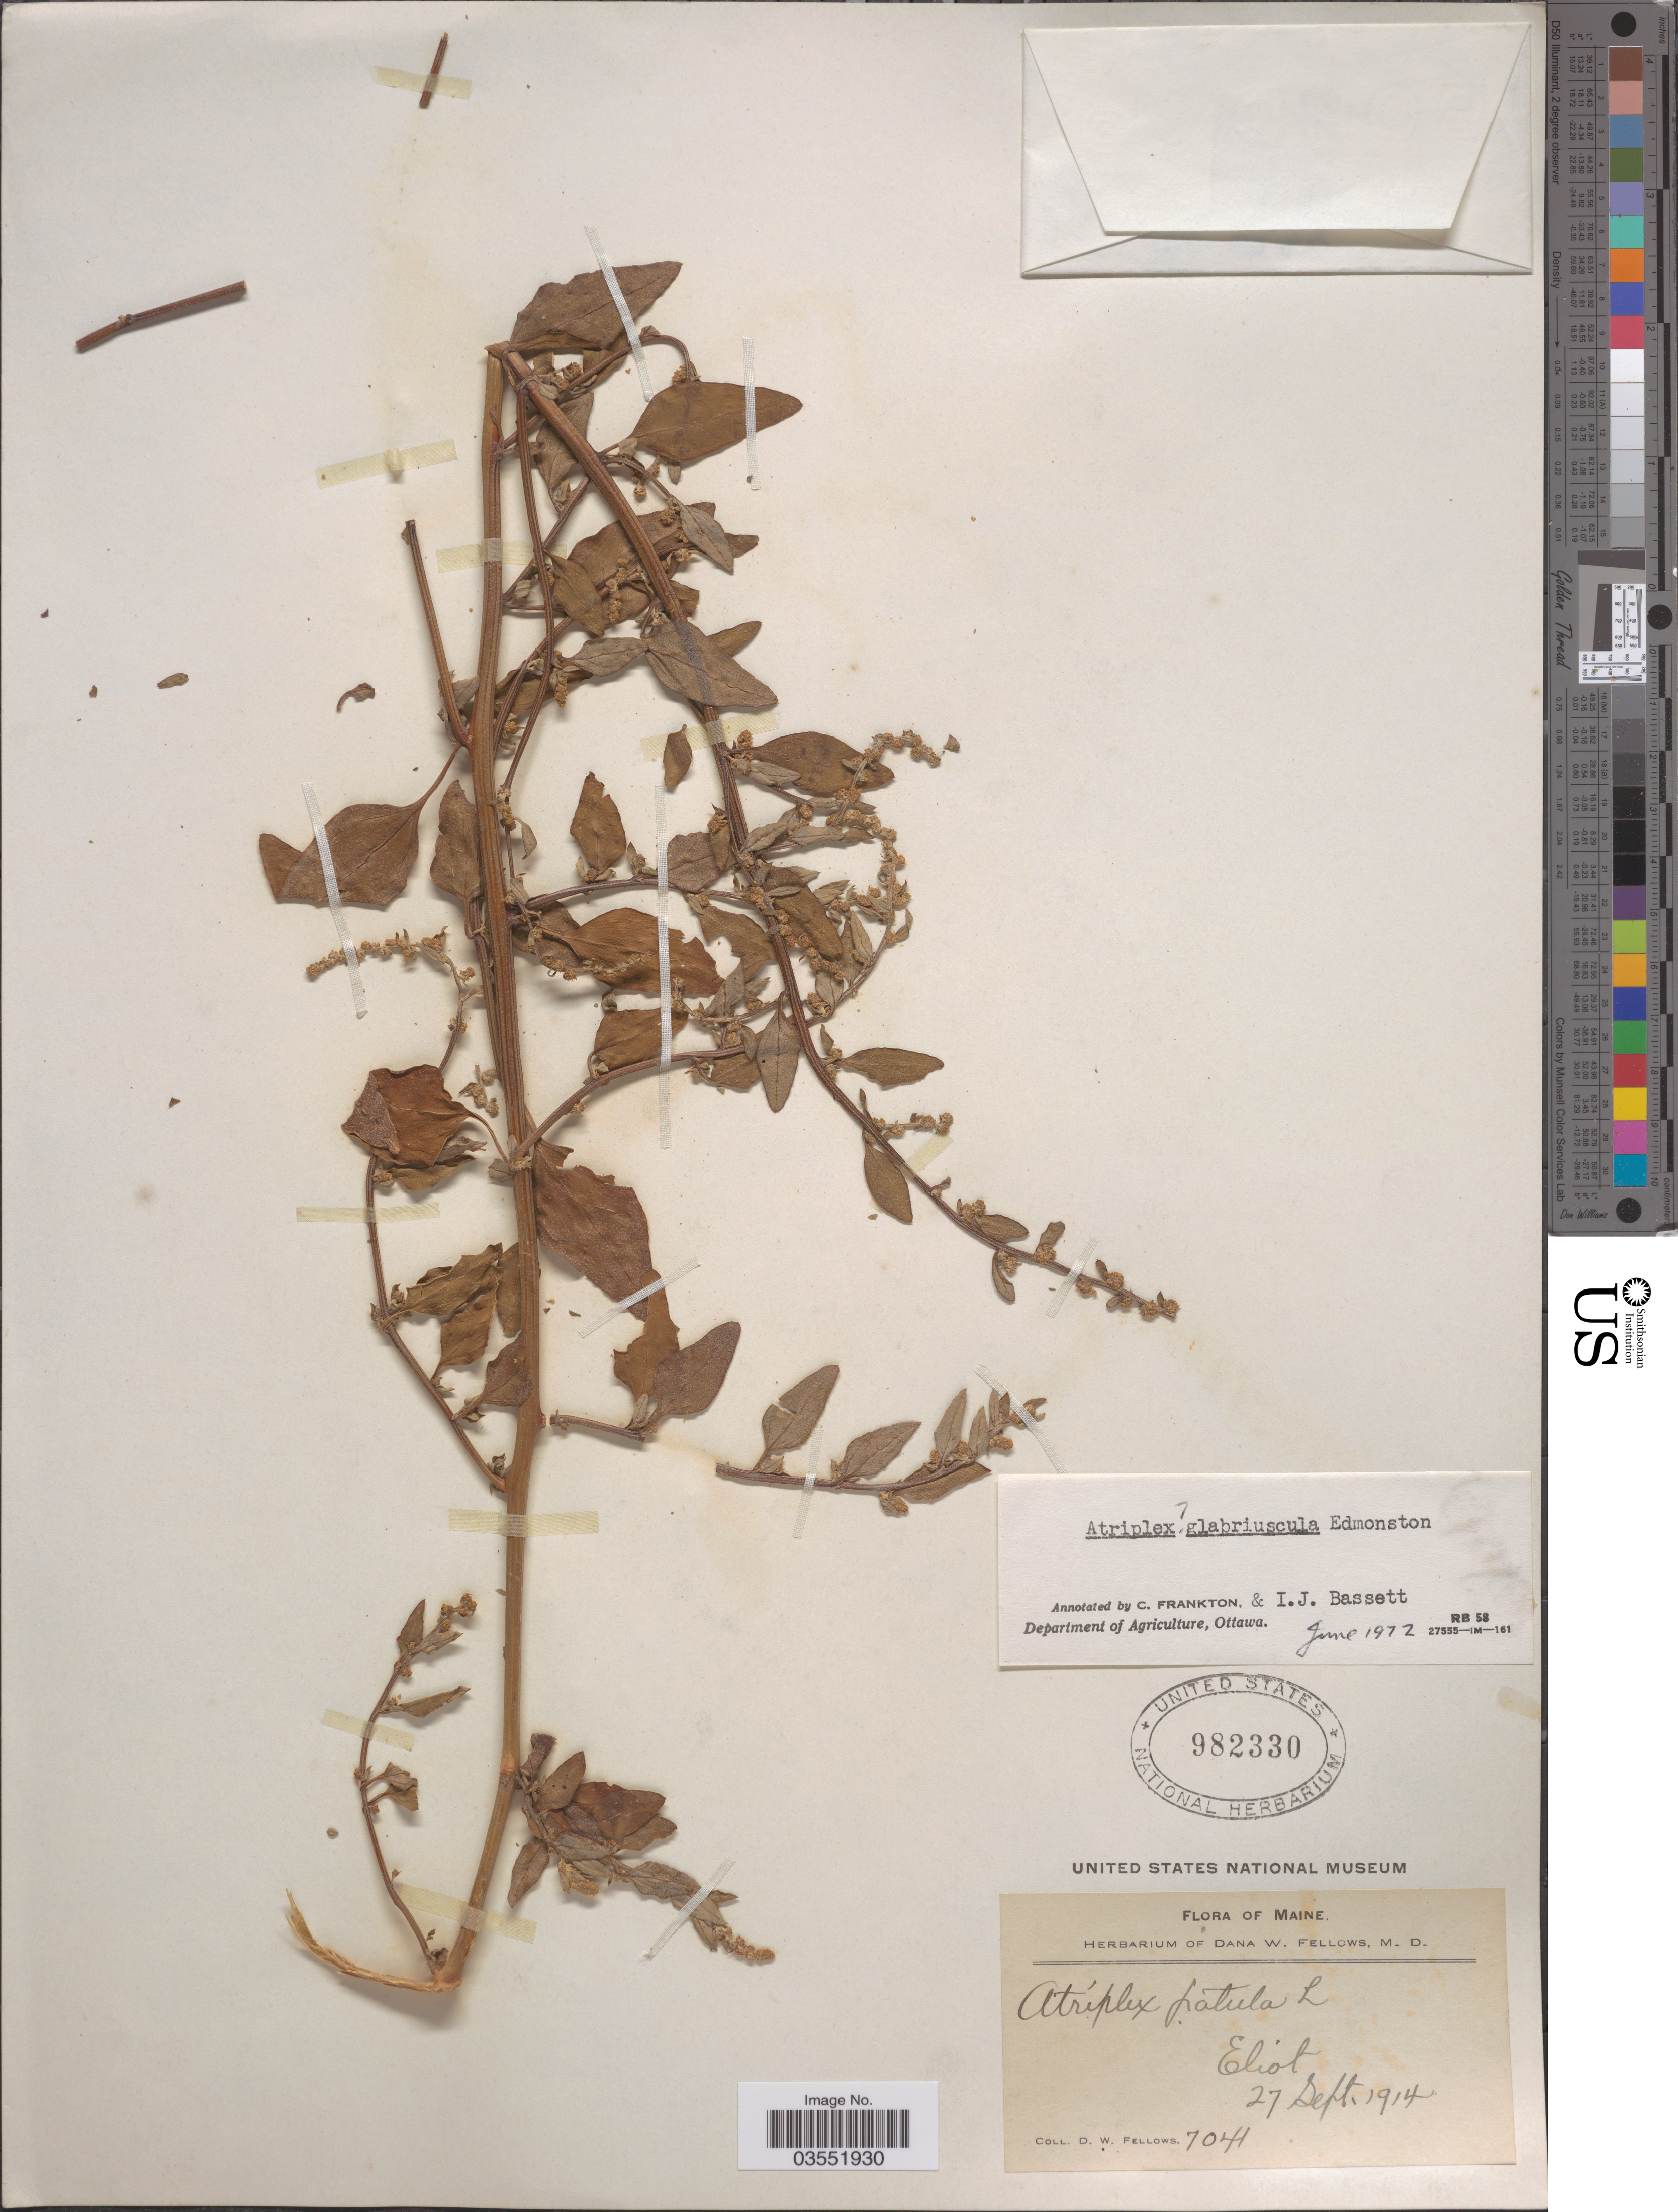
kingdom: Plantae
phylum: Tracheophyta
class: Magnoliopsida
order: Caryophyllales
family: Amaranthaceae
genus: Atriplex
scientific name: Atriplex glabriuscula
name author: Edmondston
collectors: D. W. Fellows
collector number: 7041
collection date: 1914-09-27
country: United States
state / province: Maine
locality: Eliot.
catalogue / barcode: US 982330